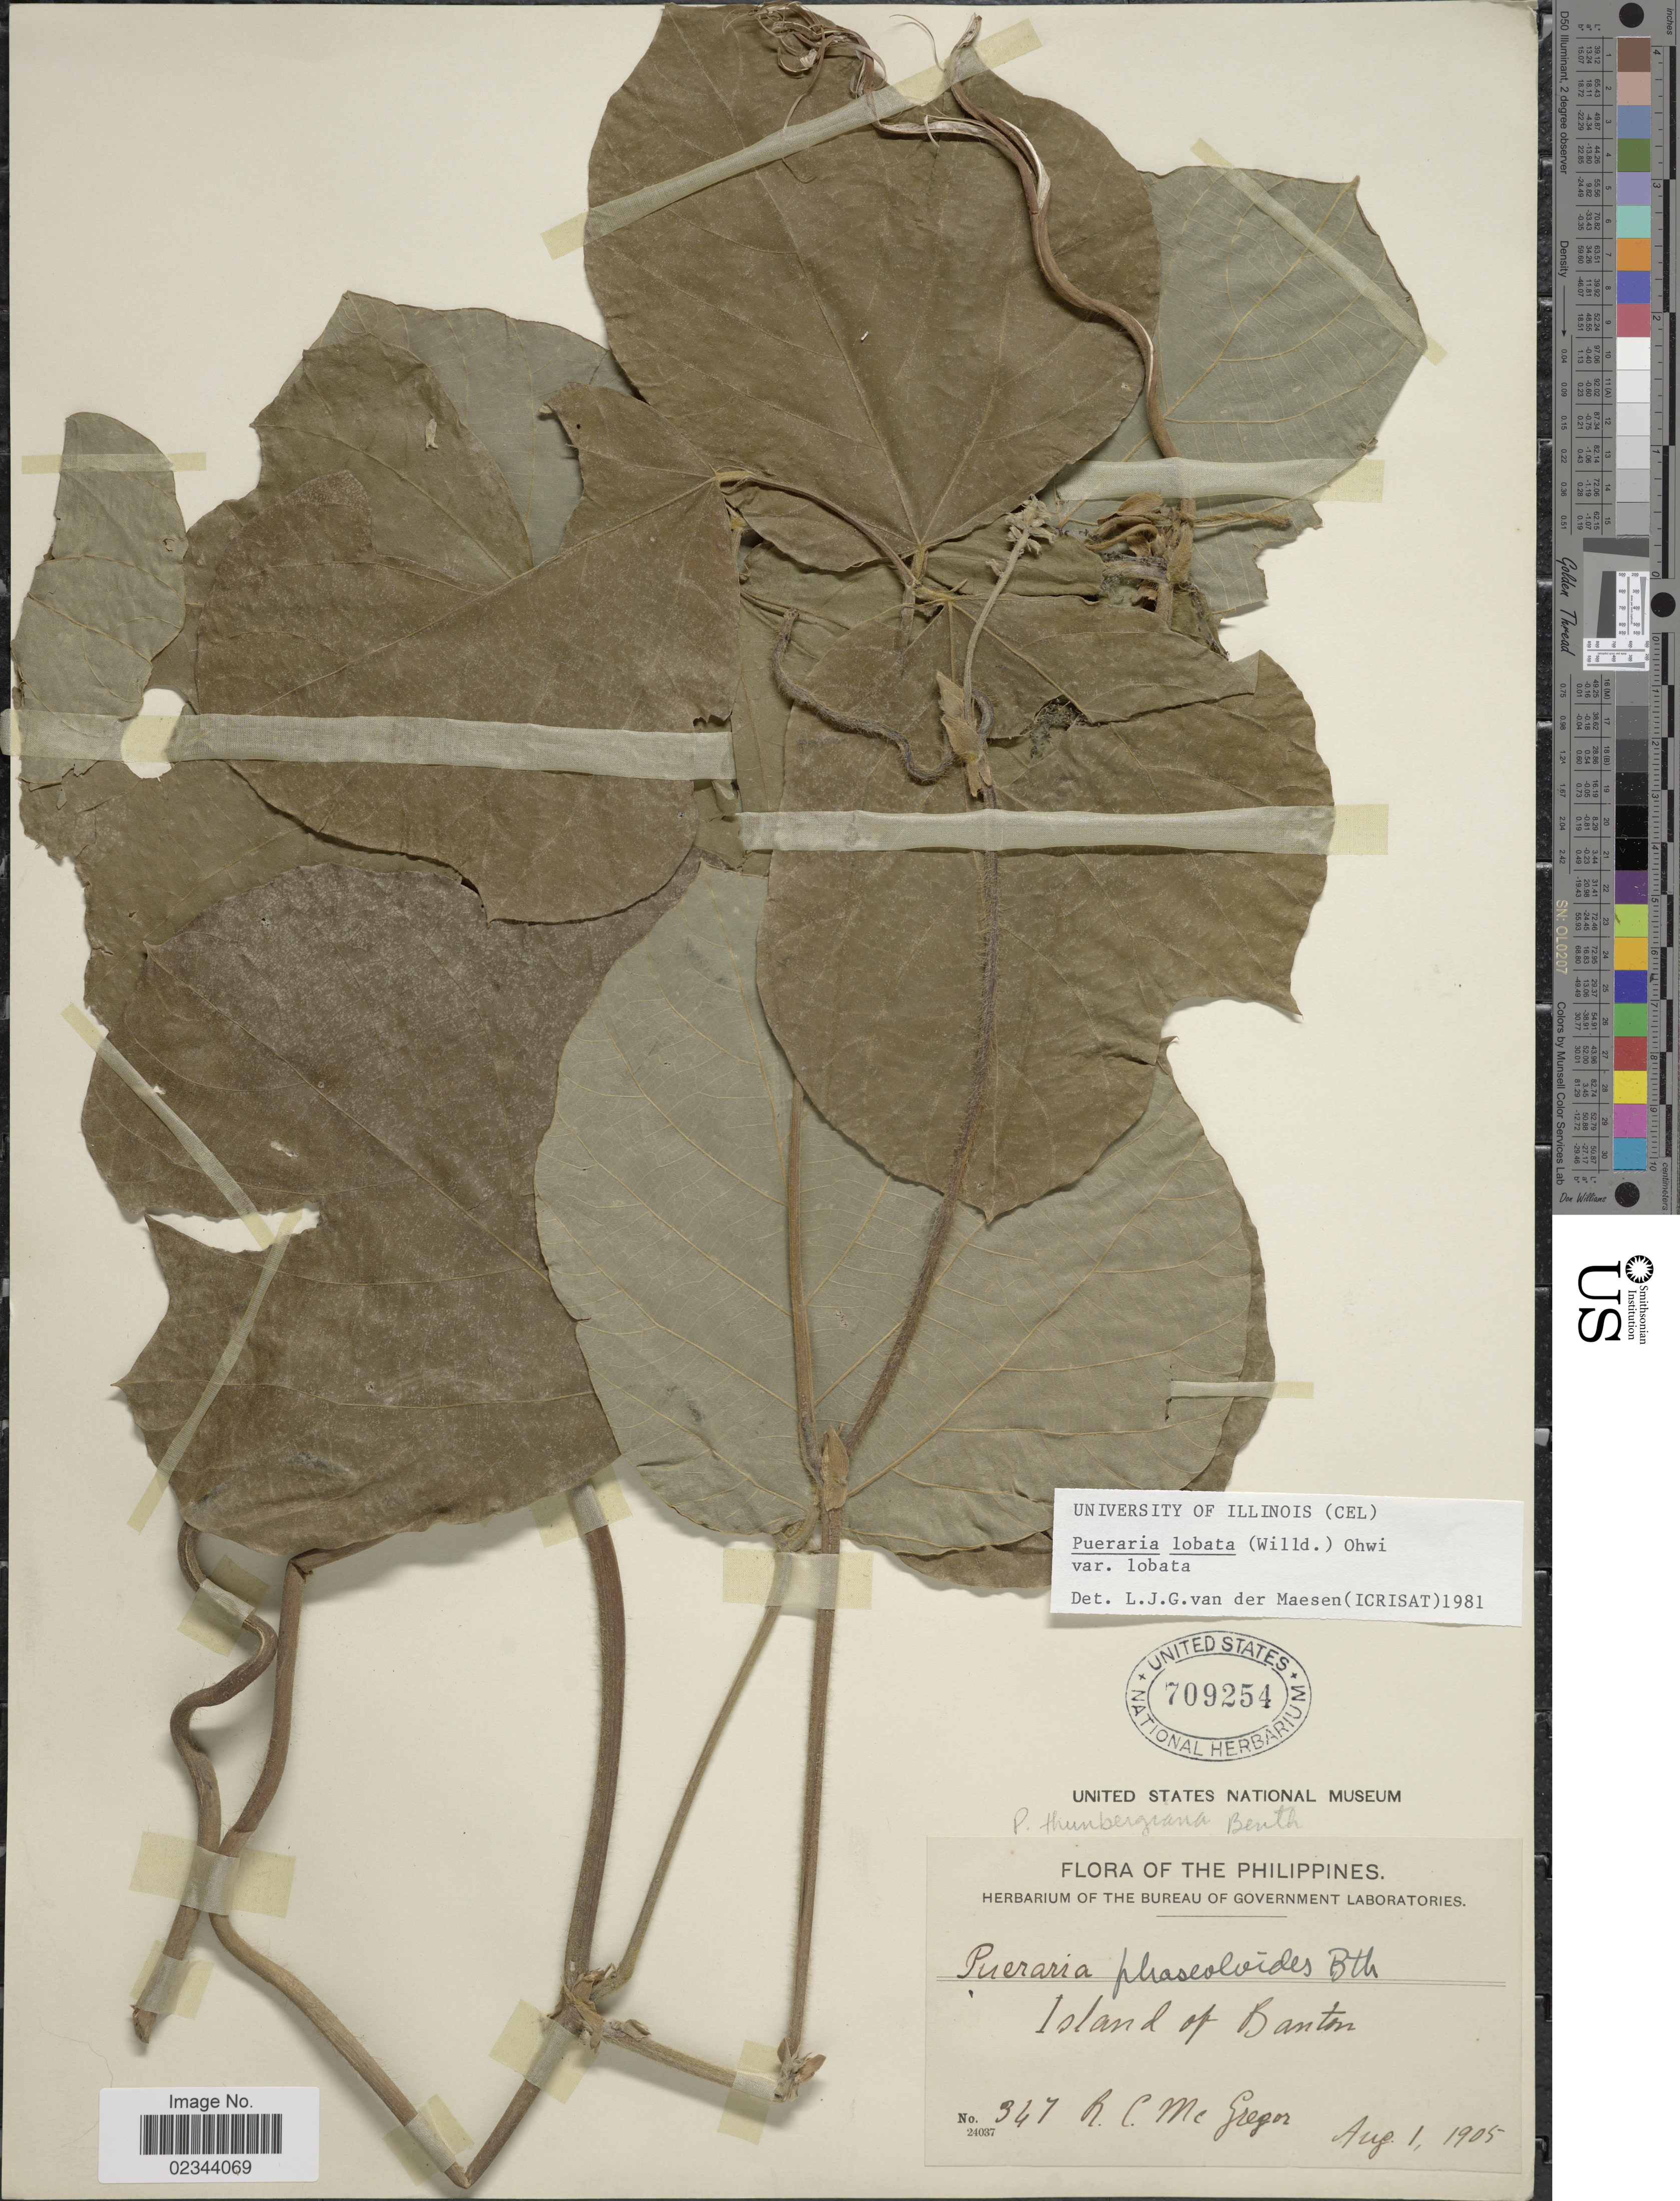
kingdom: Plantae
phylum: Tracheophyta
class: Magnoliopsida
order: Fabales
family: Fabaceae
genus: Pueraria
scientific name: Pueraria lobata var. lobata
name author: (Willd.) Ohwi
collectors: R. C. McGregor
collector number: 347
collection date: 1905-08-01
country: Philippines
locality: Island of Banton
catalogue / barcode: US 709254